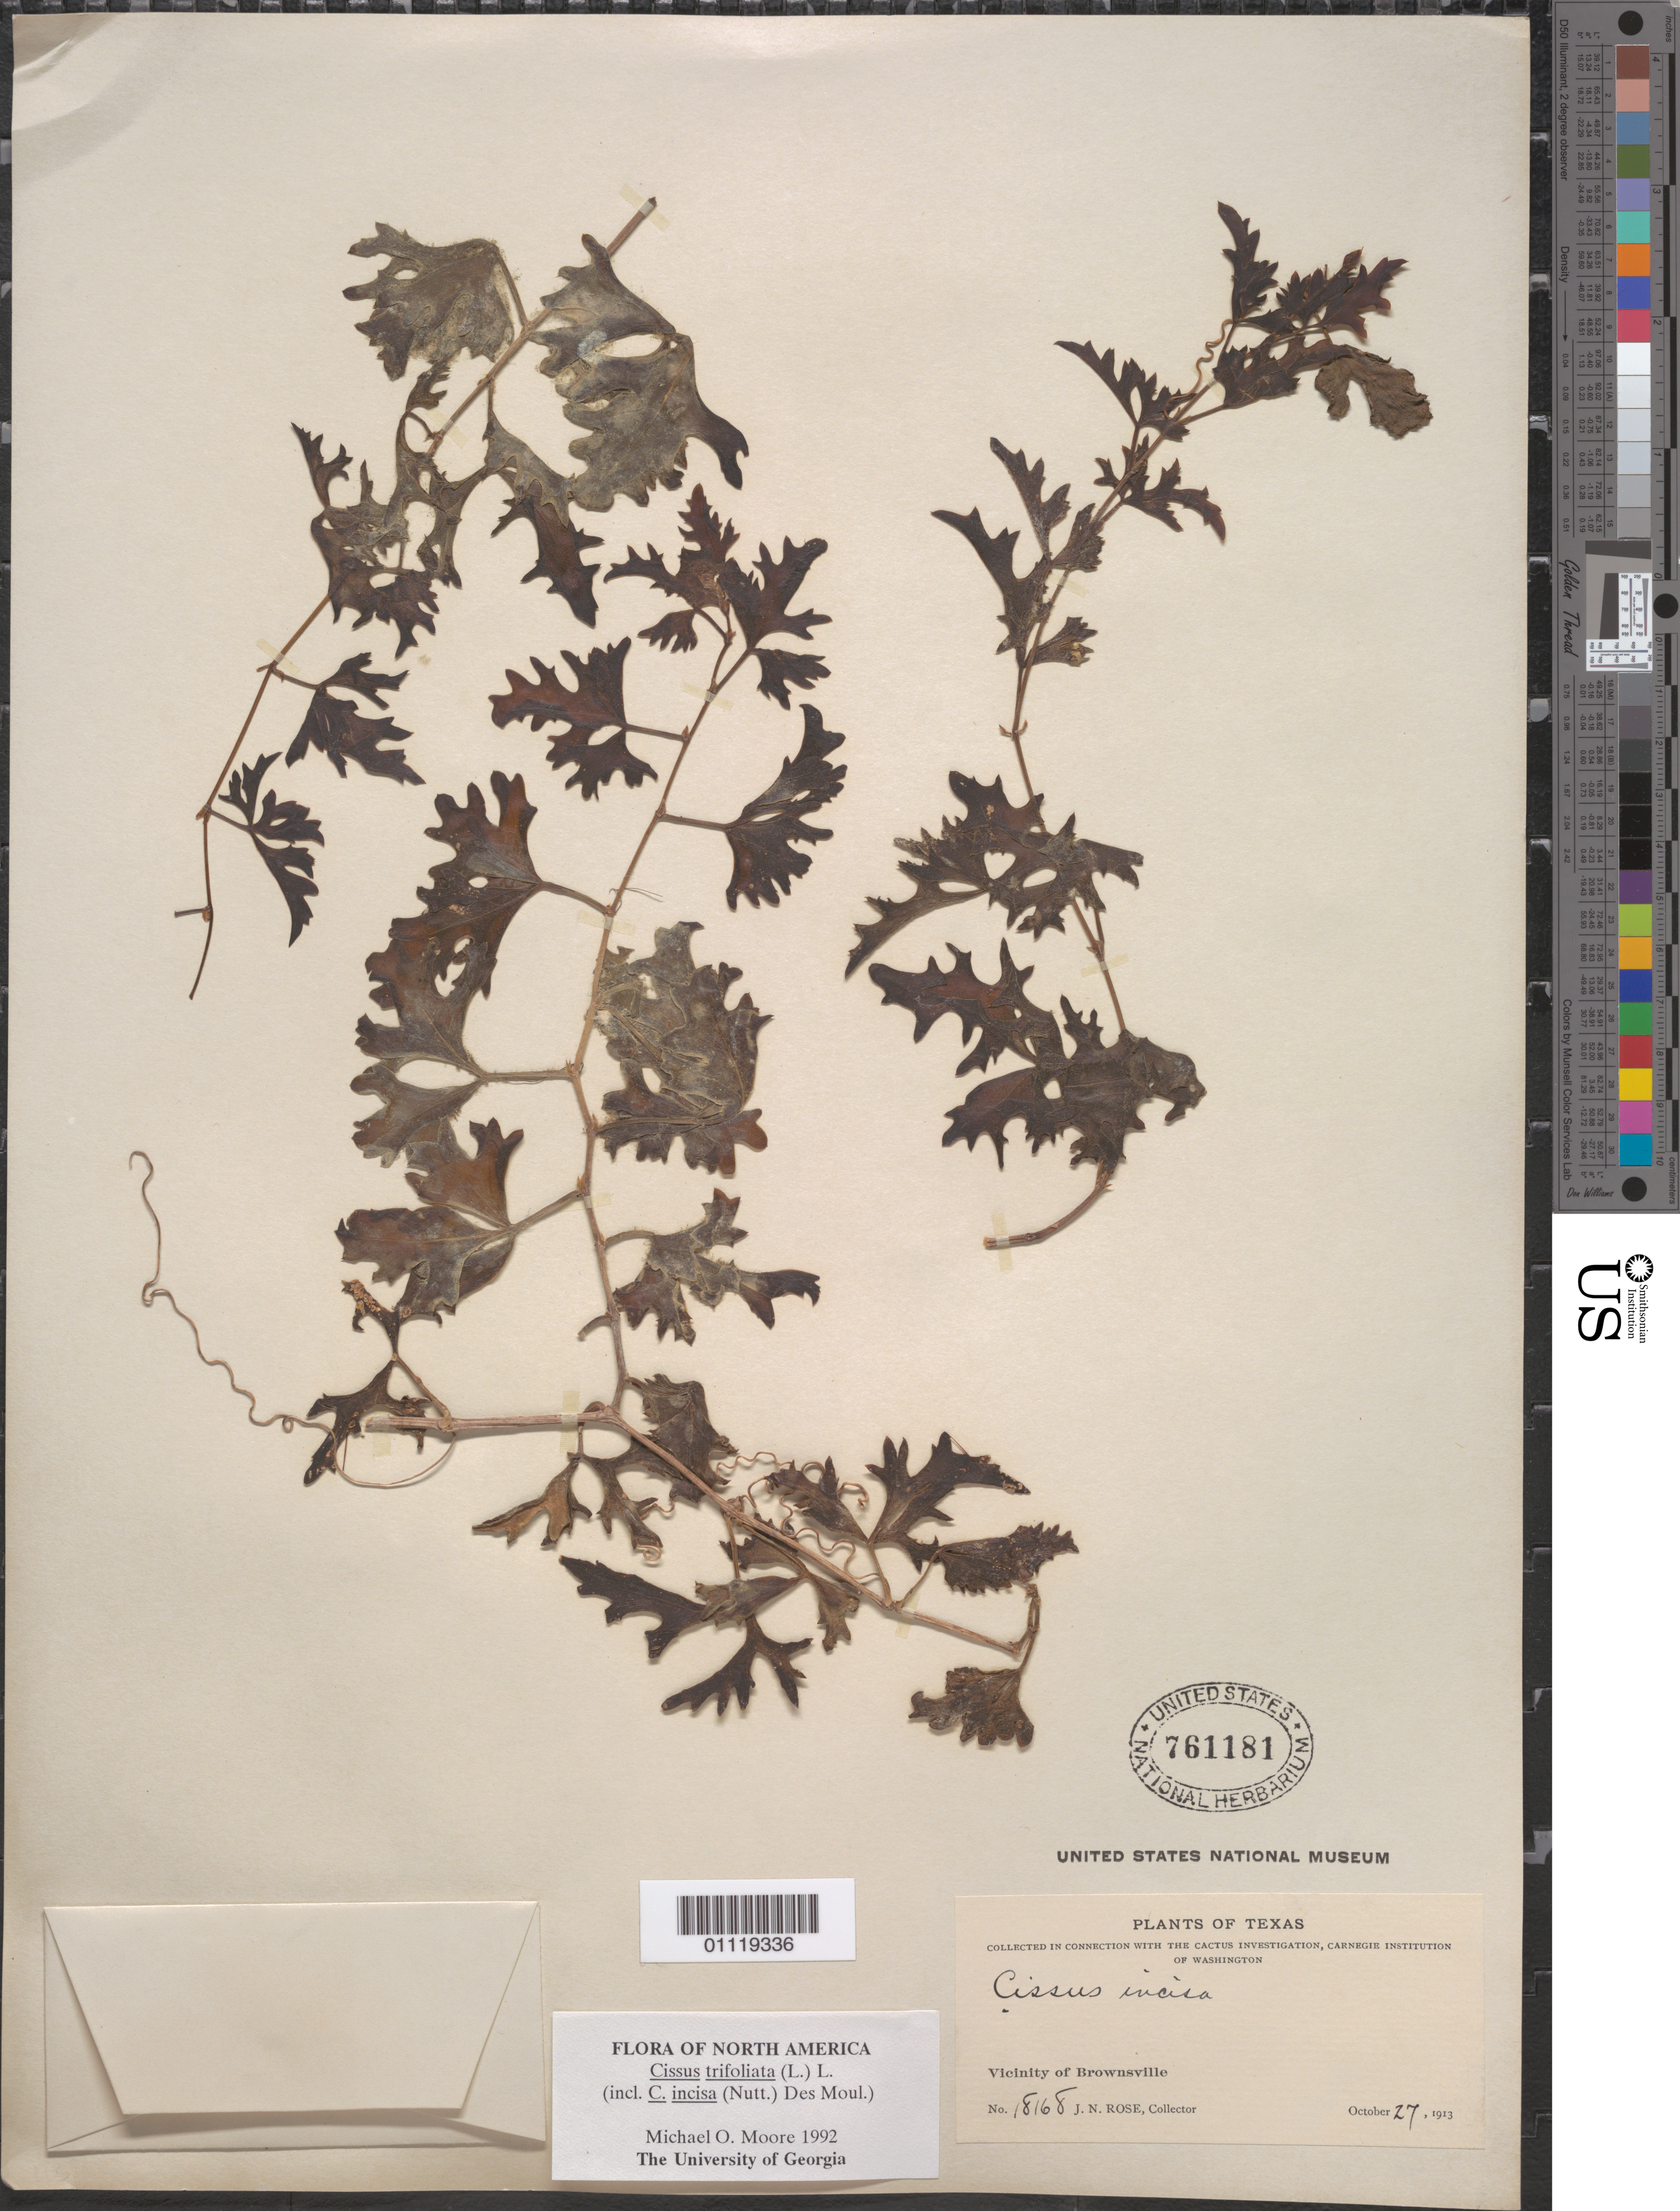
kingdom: Plantae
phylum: Tracheophyta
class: Magnoliopsida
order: Vitales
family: Vitaceae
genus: Cissus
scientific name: Cissus trifoliata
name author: (L.) L.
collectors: J. N. Rose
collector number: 18168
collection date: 1913-10-27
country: United States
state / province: Texas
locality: Vicinity of Brownsville.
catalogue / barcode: US 761181